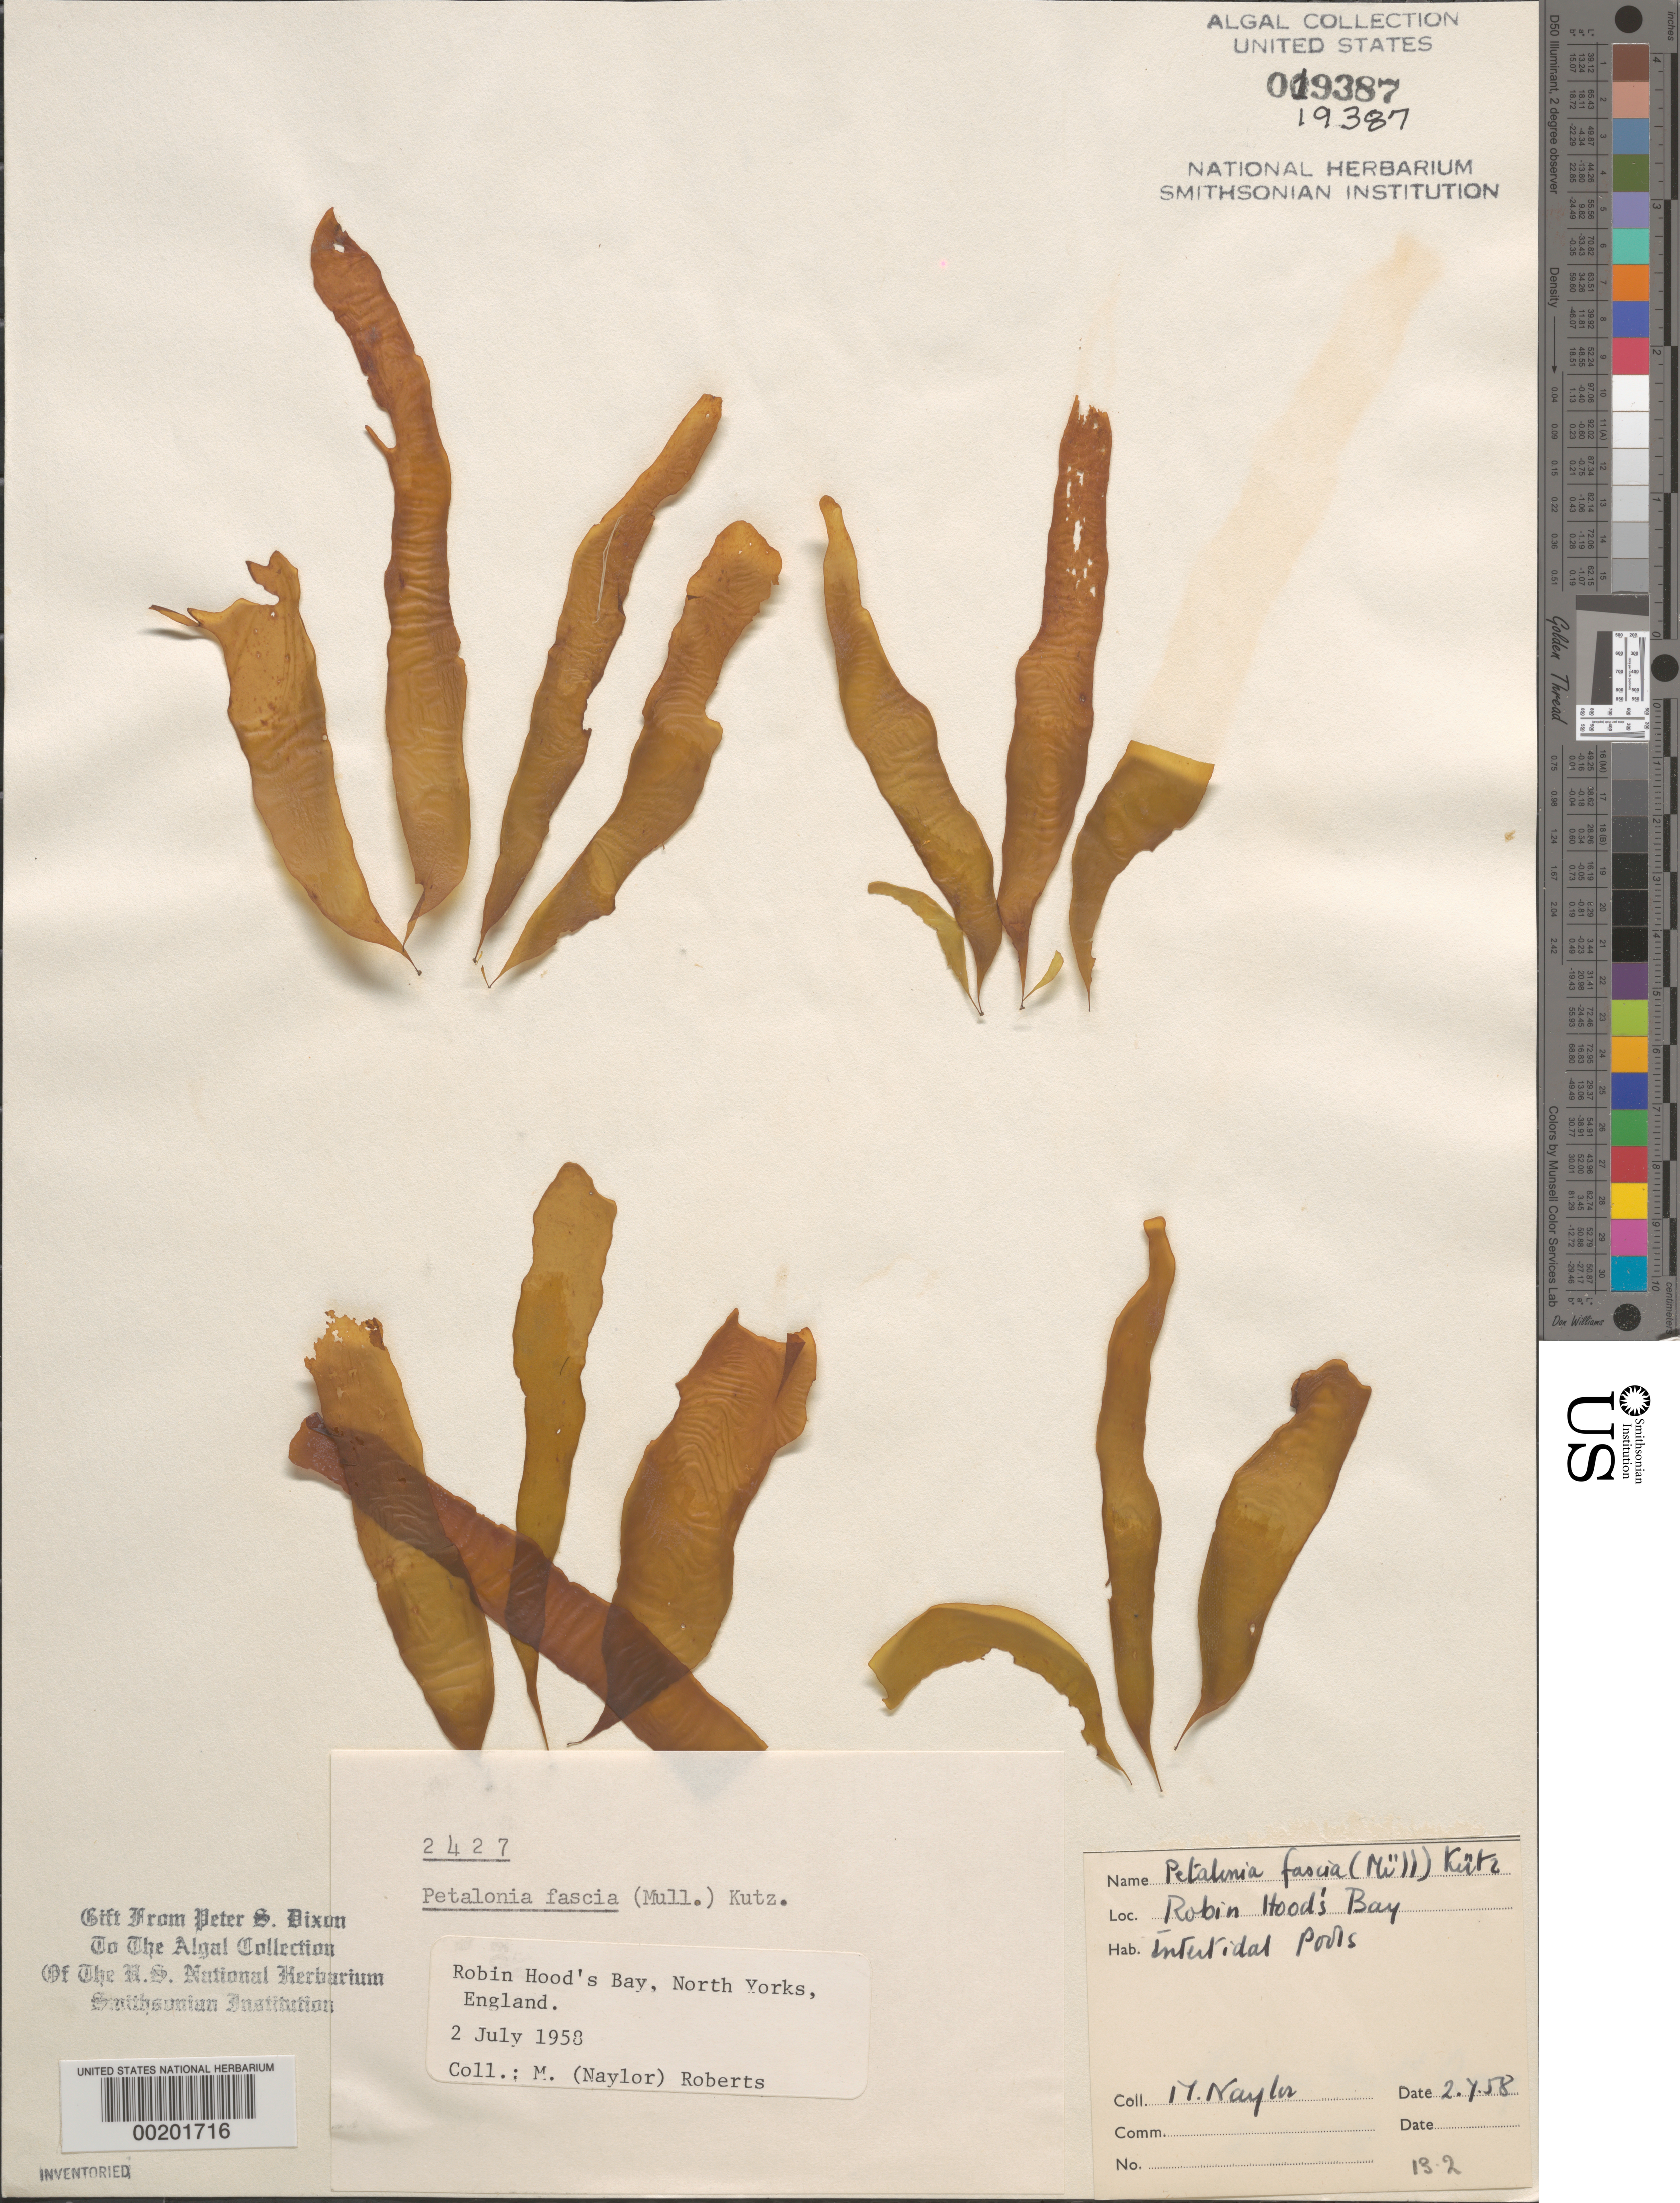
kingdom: Chromista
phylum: Ochrophyta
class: Phaeophyceae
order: Scytosiphonales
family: Scytosiphonaceae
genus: Petalonia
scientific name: Petalonia fascia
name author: (O.F. Müller) Kuntze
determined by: Dixon, P. S.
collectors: M. Roberts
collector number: PSD 2427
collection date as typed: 02 Jul 1958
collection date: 1958-07-02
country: United Kingdom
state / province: England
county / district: North Yorkshire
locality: Robin Hoods Bay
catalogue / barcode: US 19387